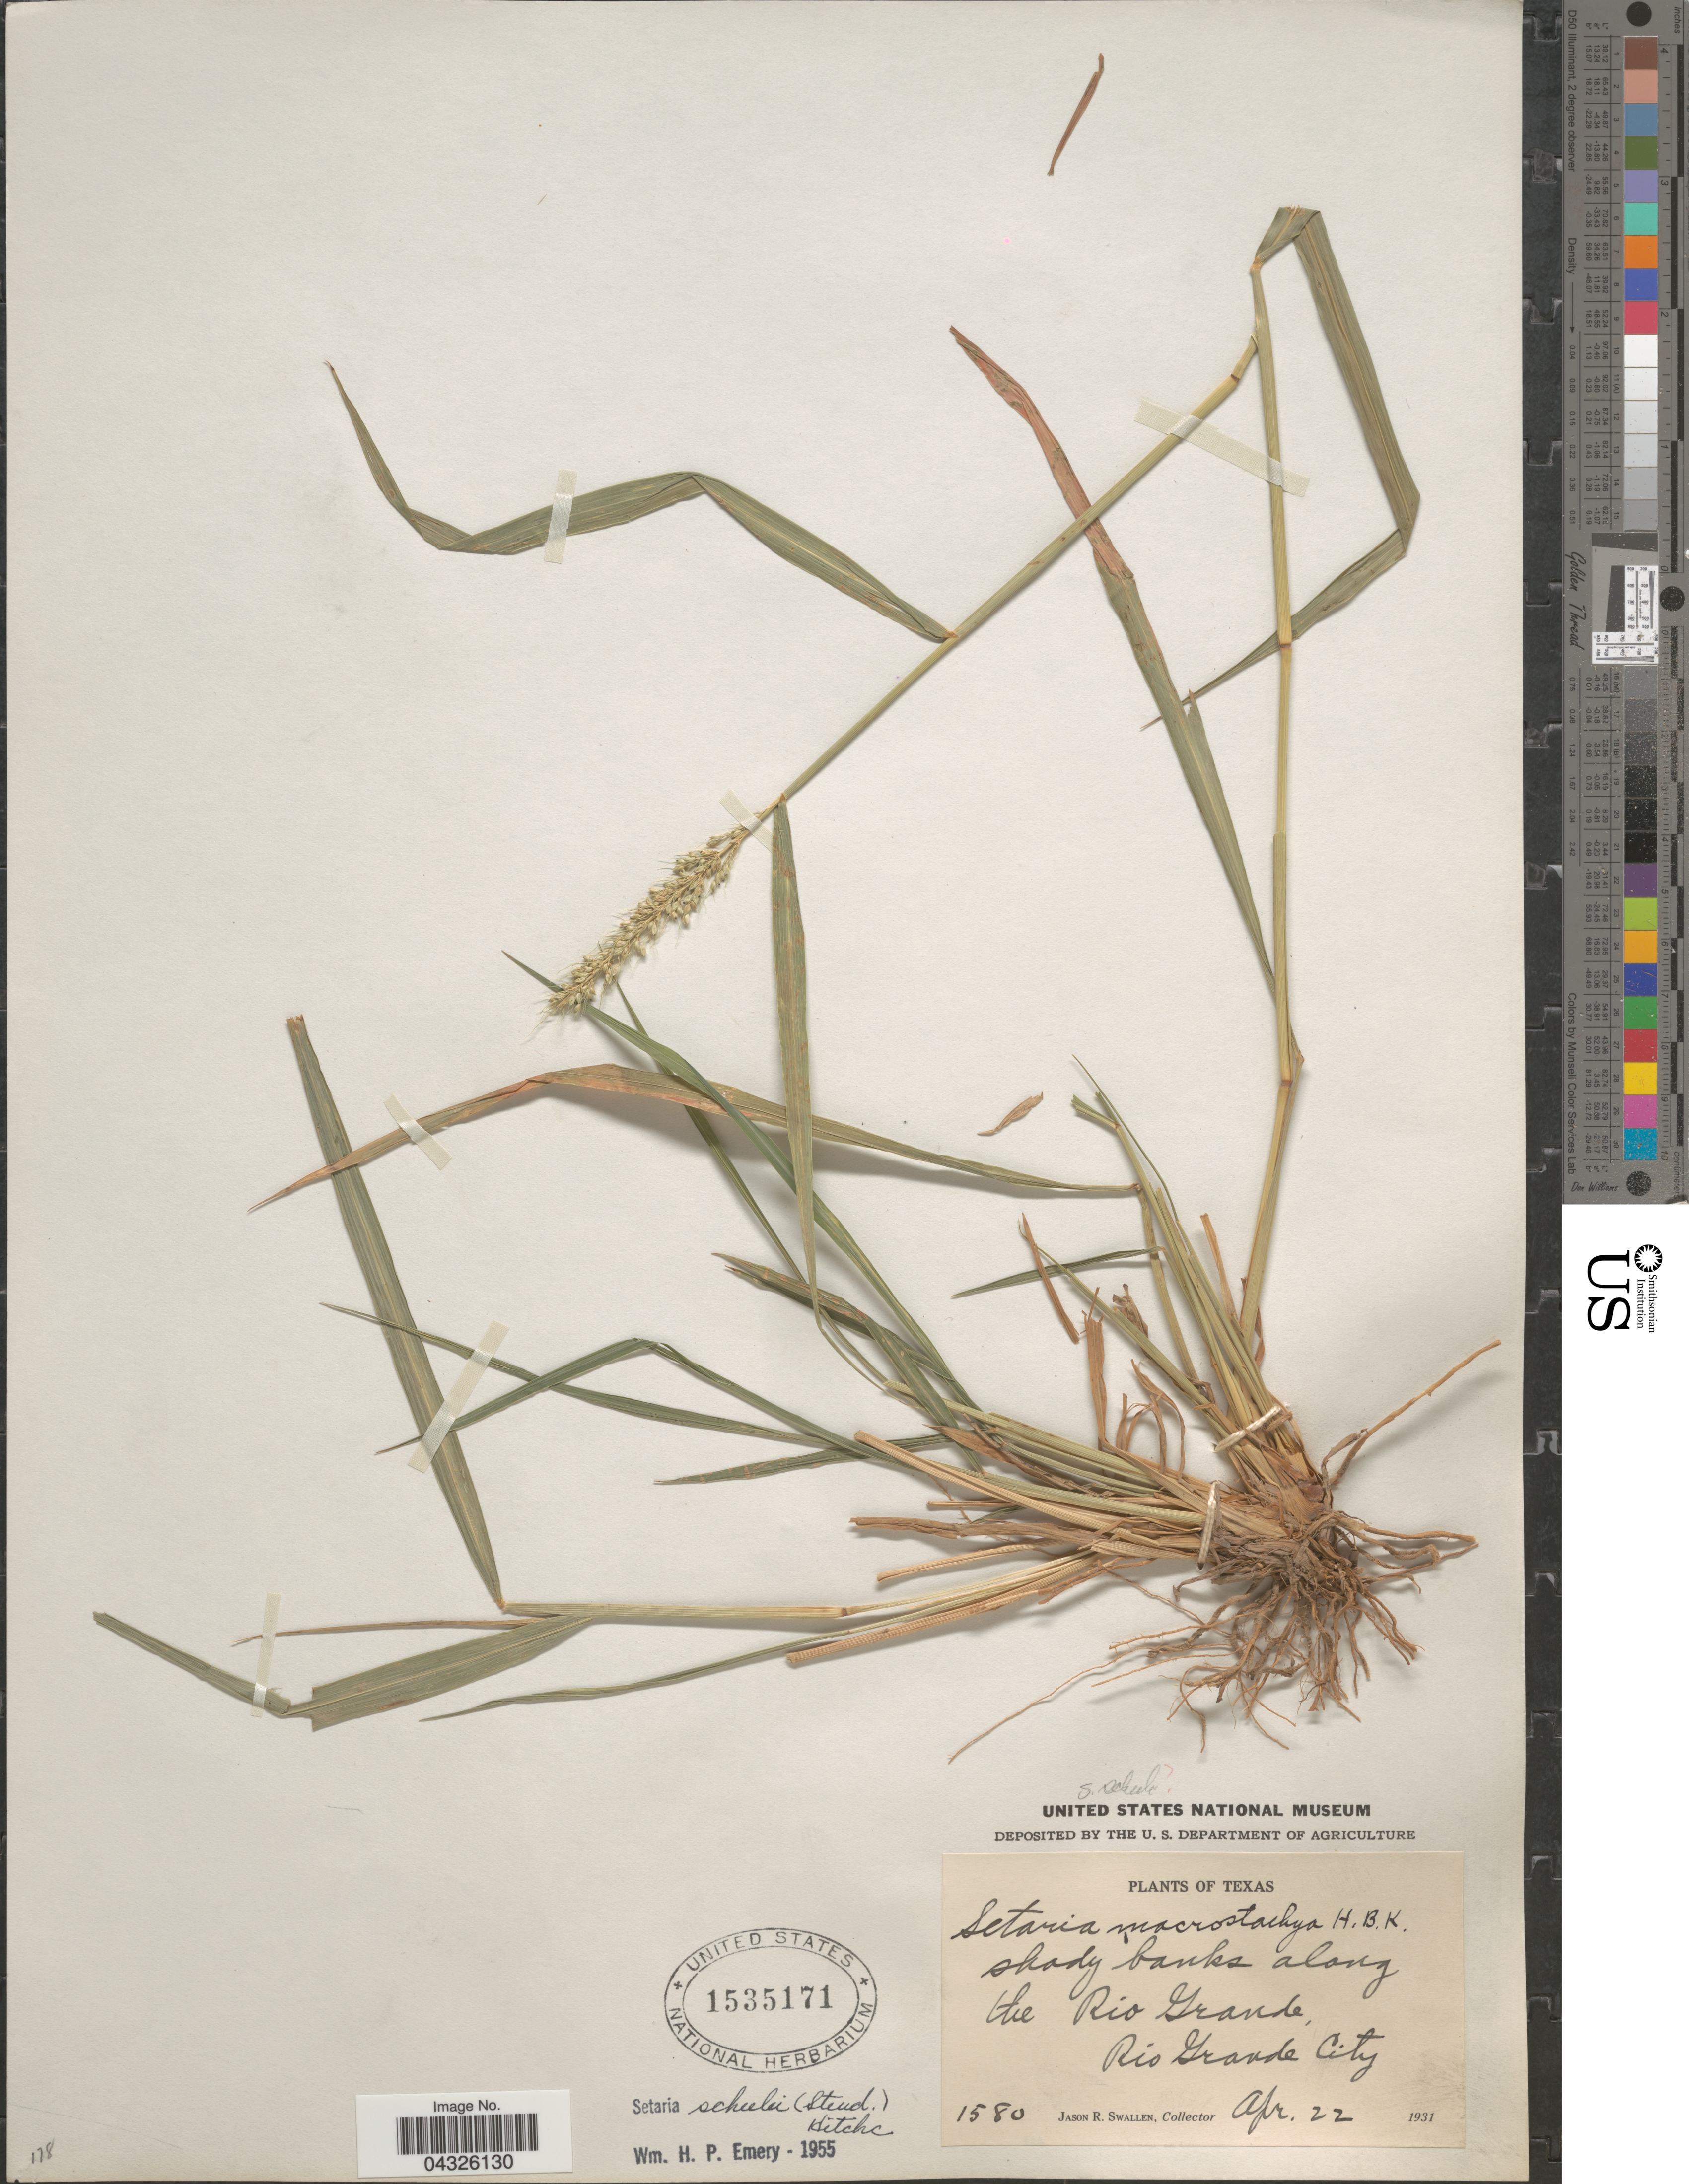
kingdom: Plantae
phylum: Tracheophyta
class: Liliopsida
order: Poales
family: Poaceae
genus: Setaria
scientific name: Setaria scheelei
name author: (Steud.) Hitchc.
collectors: J. R. Swallen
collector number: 1580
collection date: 1931-04-22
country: United States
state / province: Texas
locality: Shady banks along the Río Grande, Río Grande City.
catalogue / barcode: US 1535171